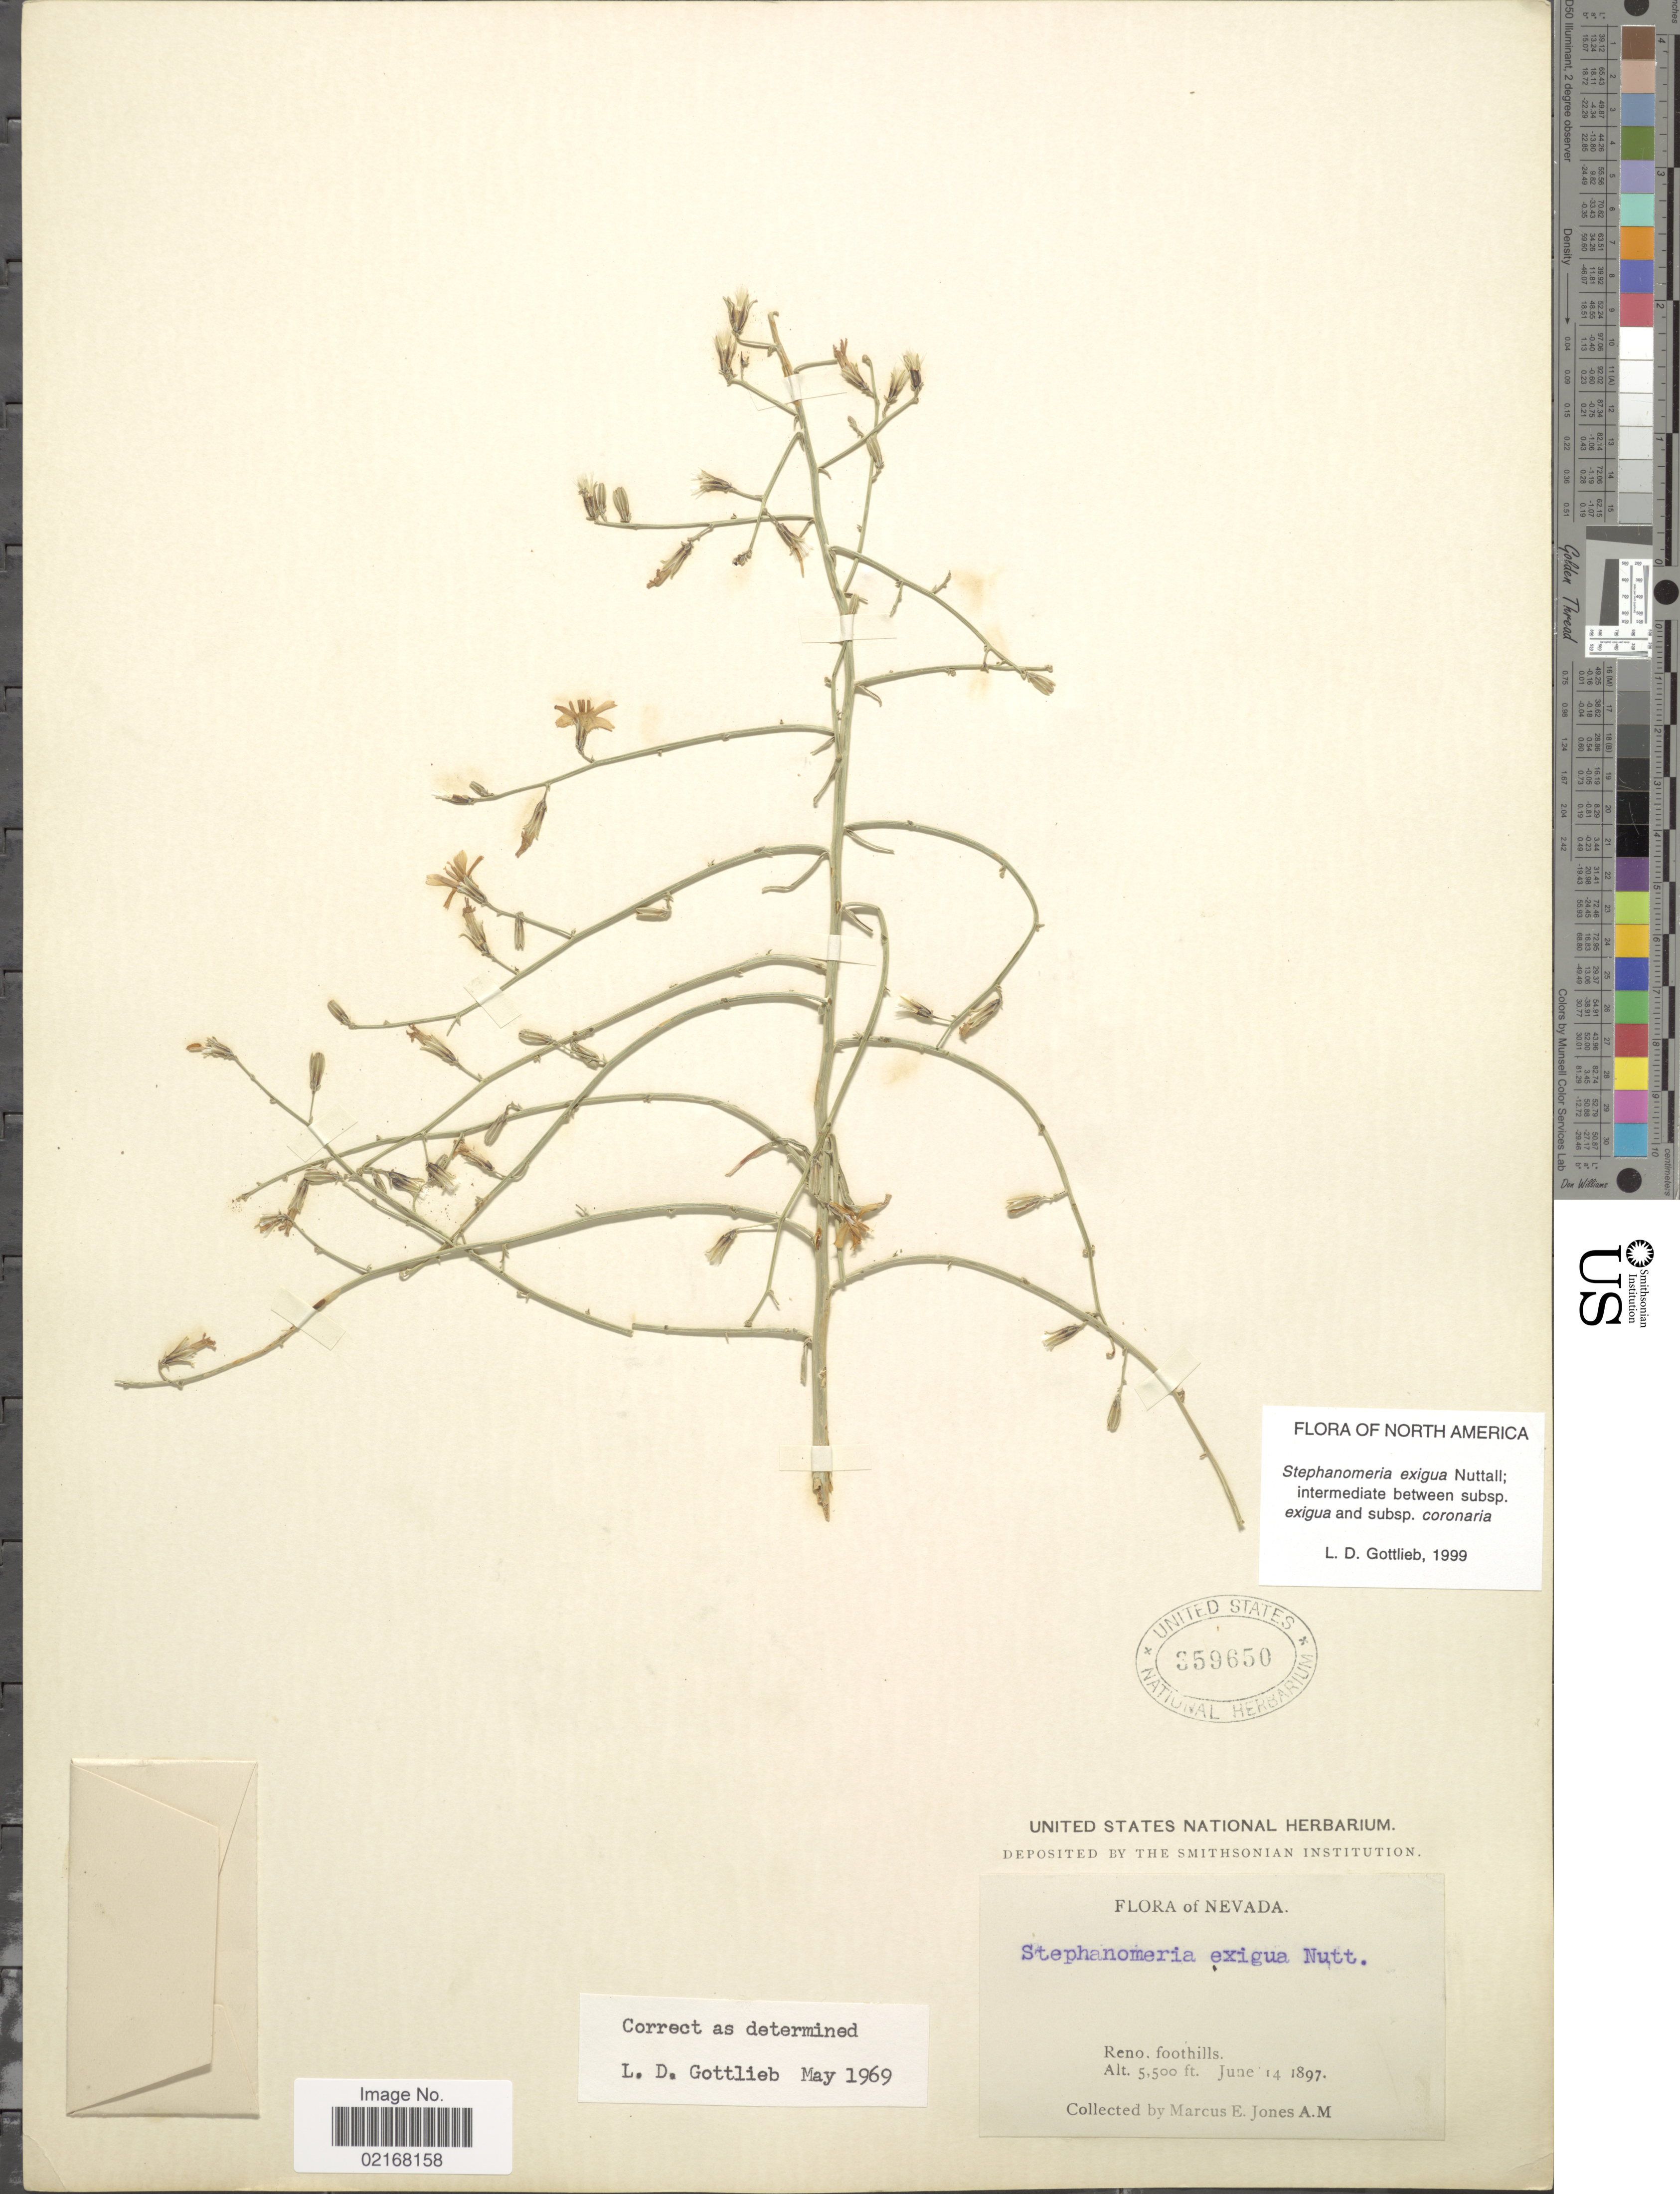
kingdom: Plantae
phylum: Tracheophyta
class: Magnoliopsida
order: Asterales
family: Asteraceae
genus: Stephanomeria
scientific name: Stephanomeria exigua subsp. coronaria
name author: (Greene) Gottlieb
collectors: M. E. Jones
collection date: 1897-06-14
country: United States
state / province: Nevada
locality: Reno, foothills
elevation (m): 1676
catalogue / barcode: US 359650